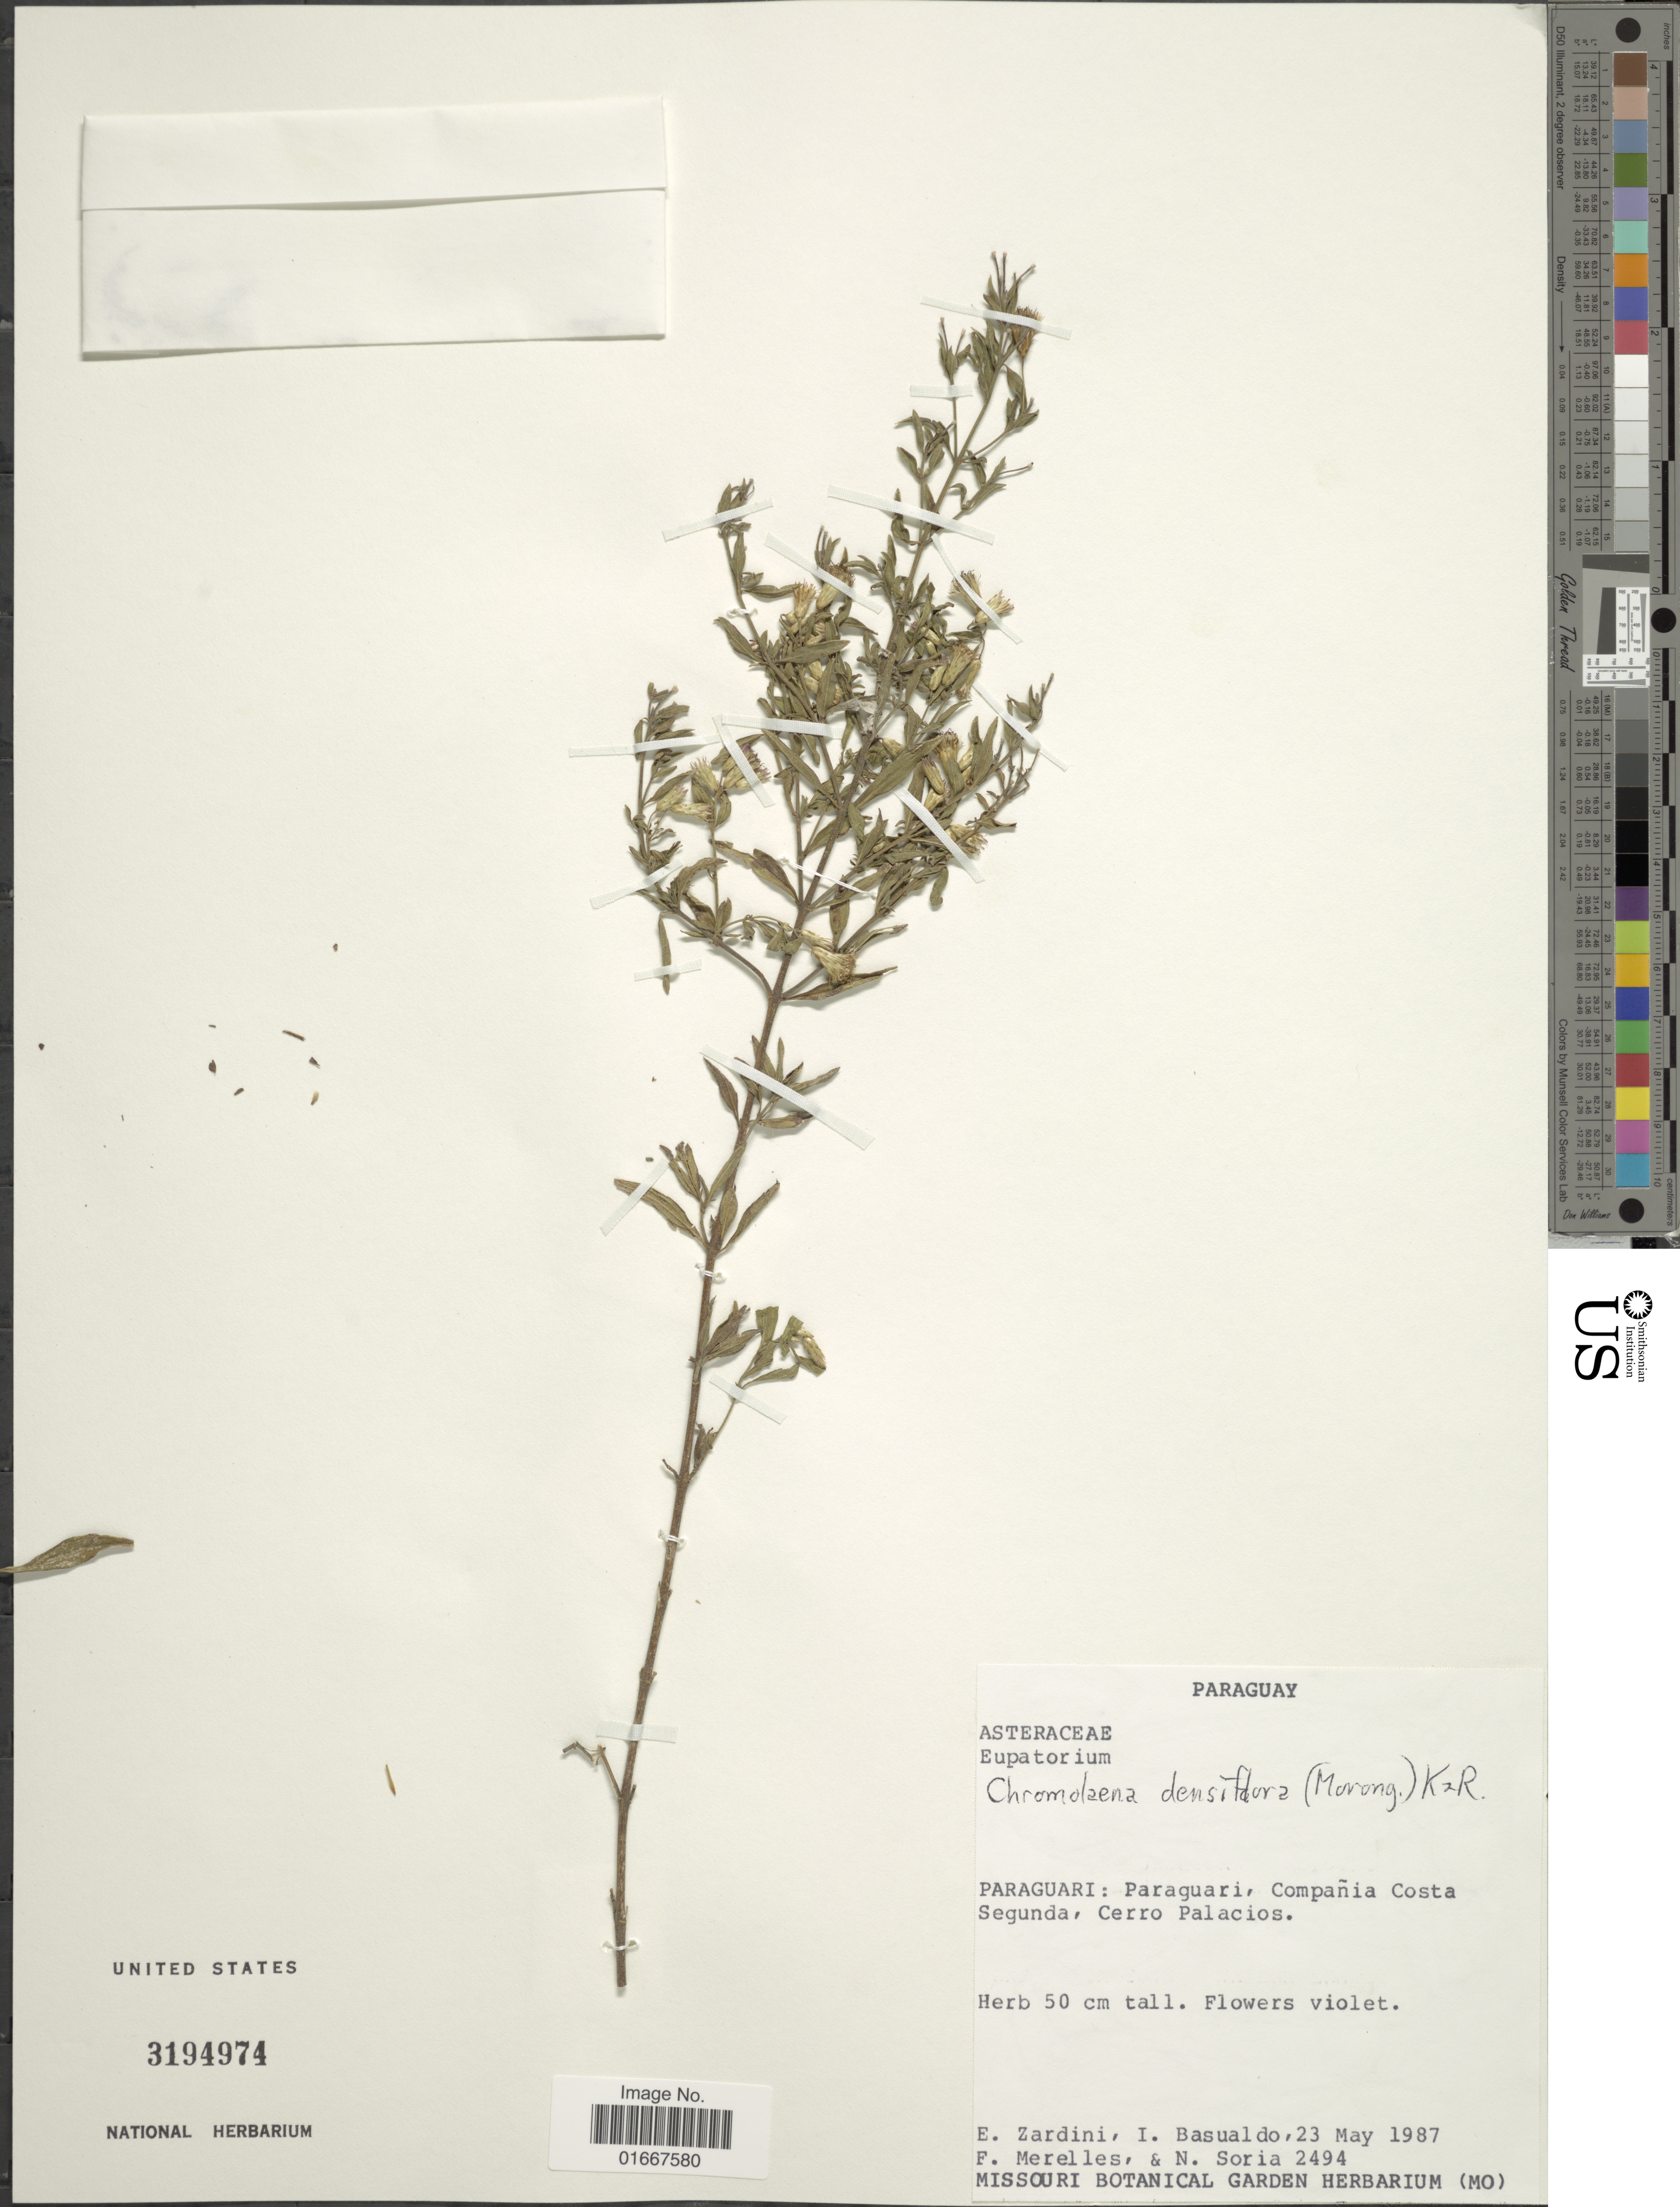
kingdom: Plantae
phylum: Tracheophyta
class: Magnoliopsida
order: Asterales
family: Asteraceae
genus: Chromolaena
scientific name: Chromolaena densiflorum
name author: (Morong) R.M. King & H. Rob.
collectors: E. M. Zardini, I. Basualdo, F. Merelles & N. Soria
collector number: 2494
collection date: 1987-05-23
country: Paraguay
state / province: Paraguari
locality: Paraguari, Compañia Costa Segunda, Cerro Palacios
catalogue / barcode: US 3194974